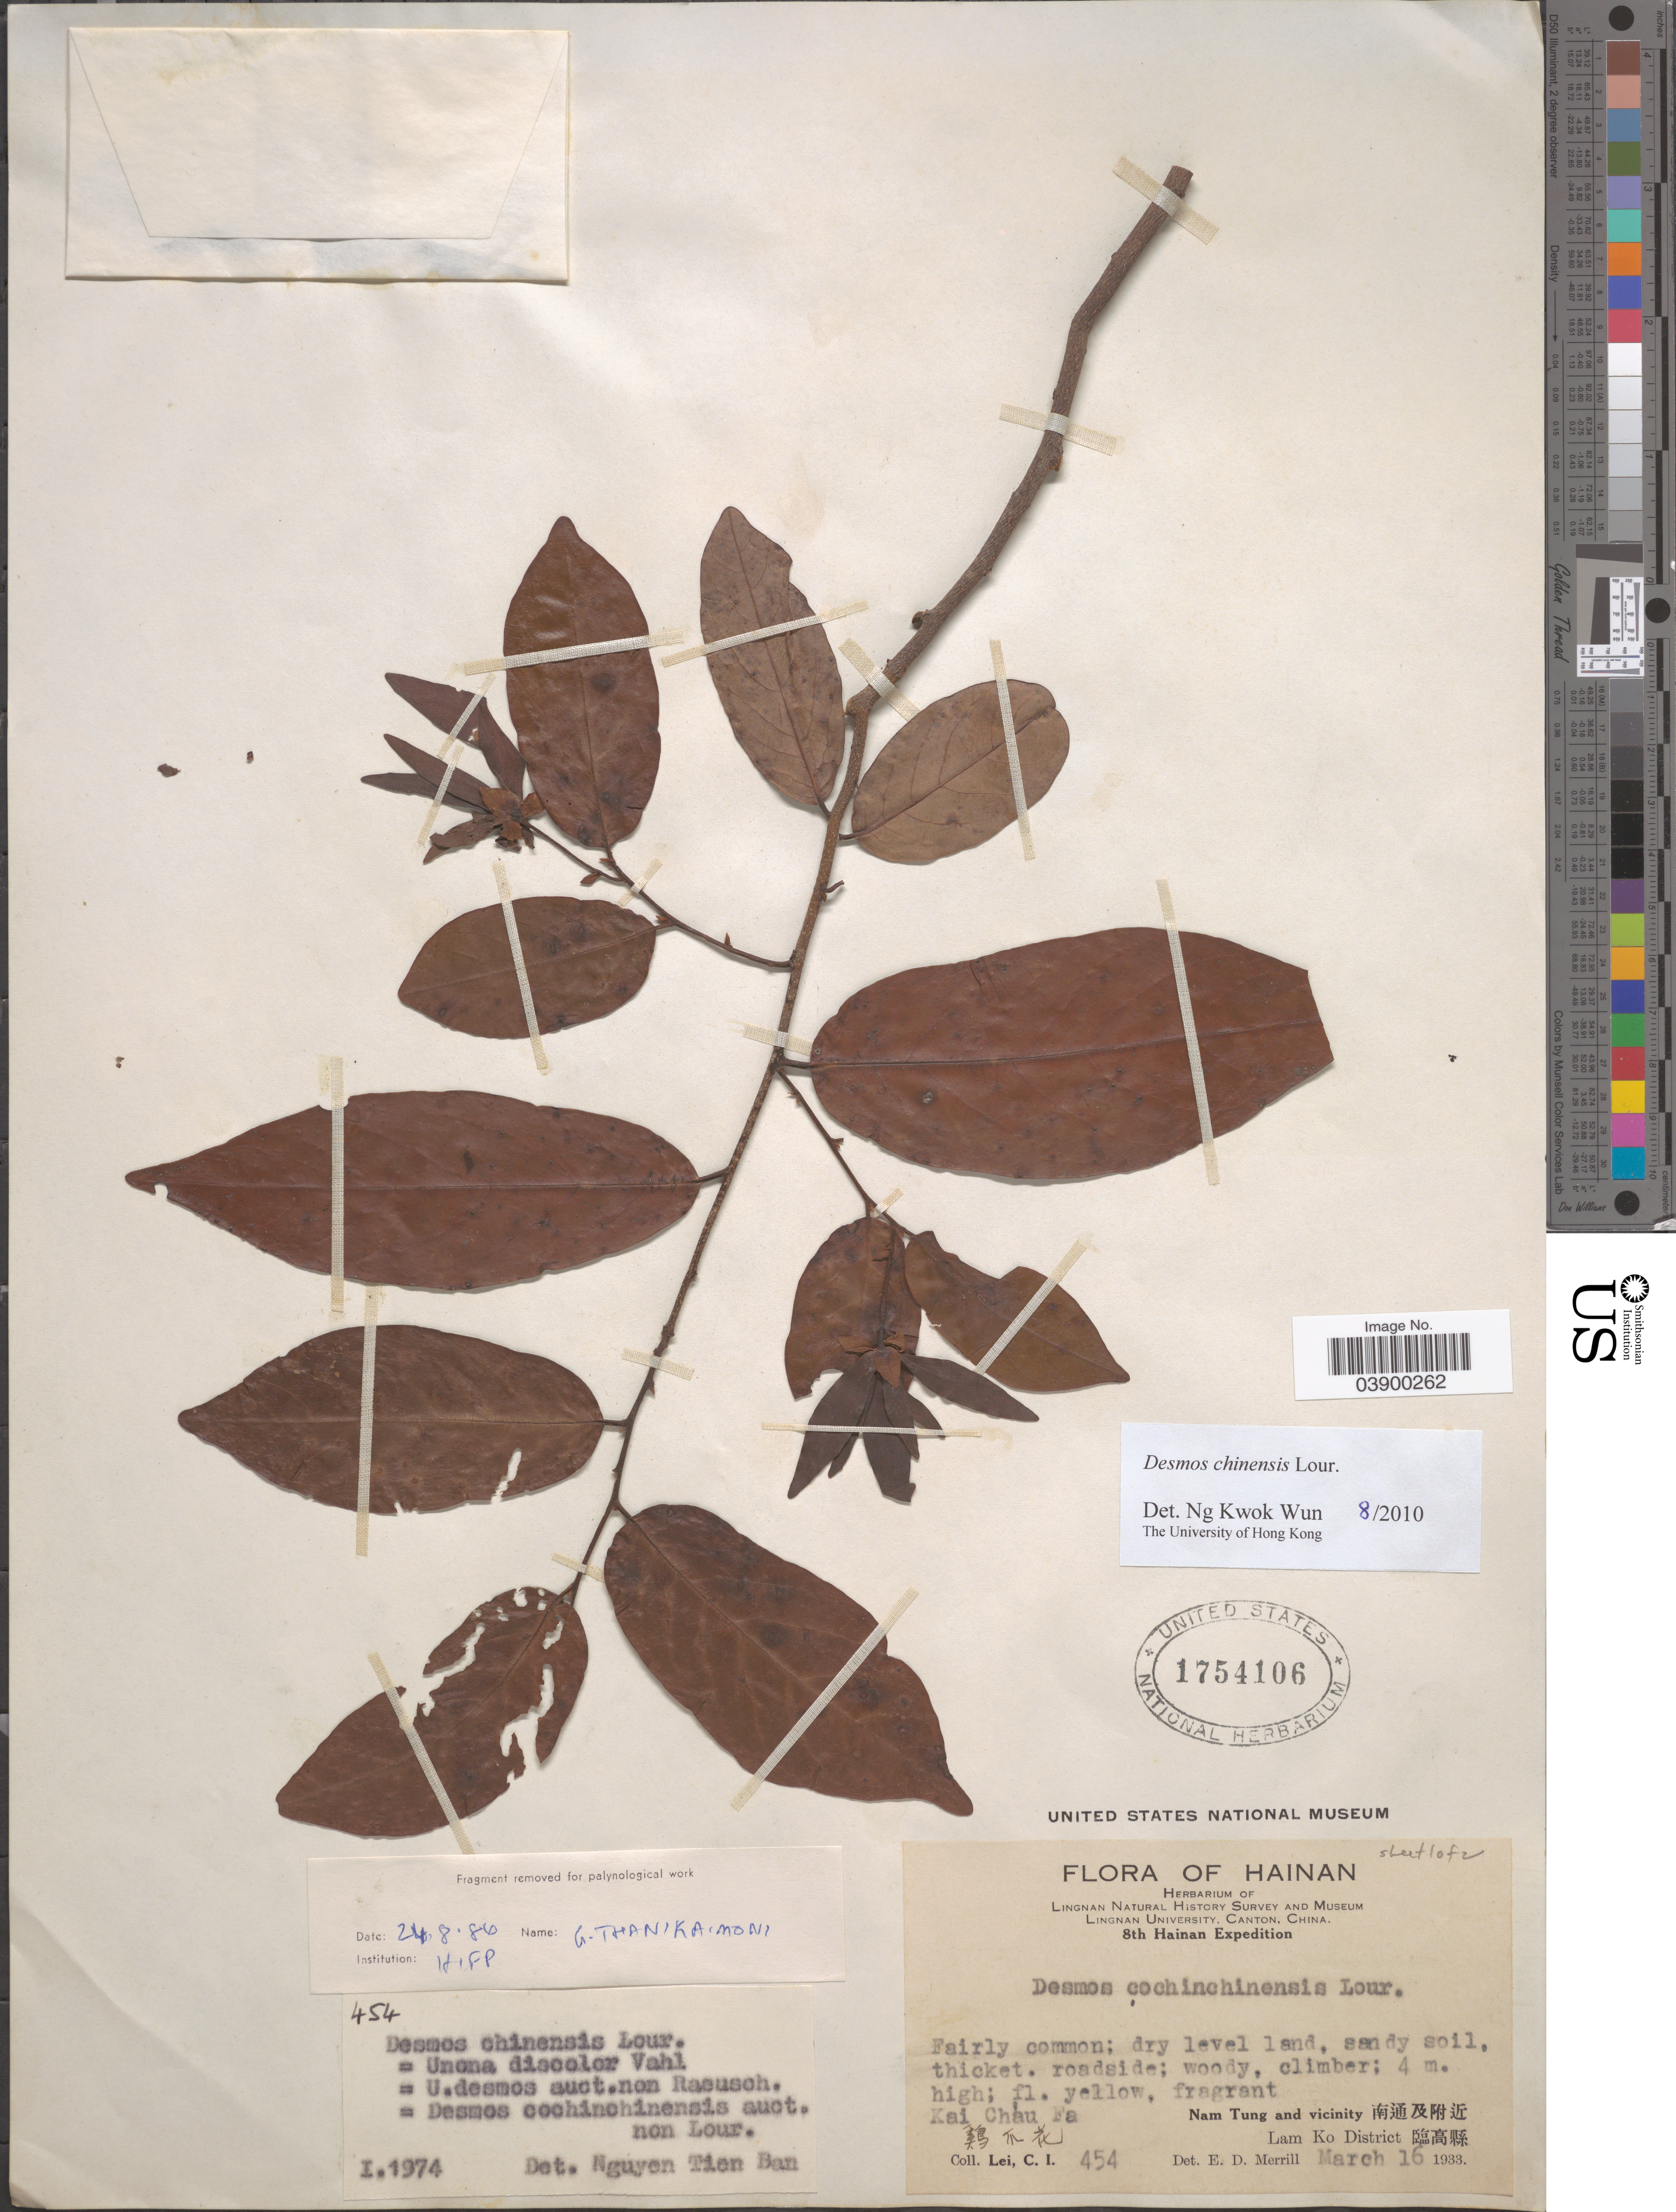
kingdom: Plantae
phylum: Tracheophyta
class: Magnoliopsida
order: Magnoliales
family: Annonaceae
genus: Desmos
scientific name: Desmos chinensis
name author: Lour.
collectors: C. I. Lei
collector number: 454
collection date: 1933-03-16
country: China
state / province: Hainan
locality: Kai Cháu Fa X. Nam Tung and vicinity X. Lam Ko District X.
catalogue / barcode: US 1754106